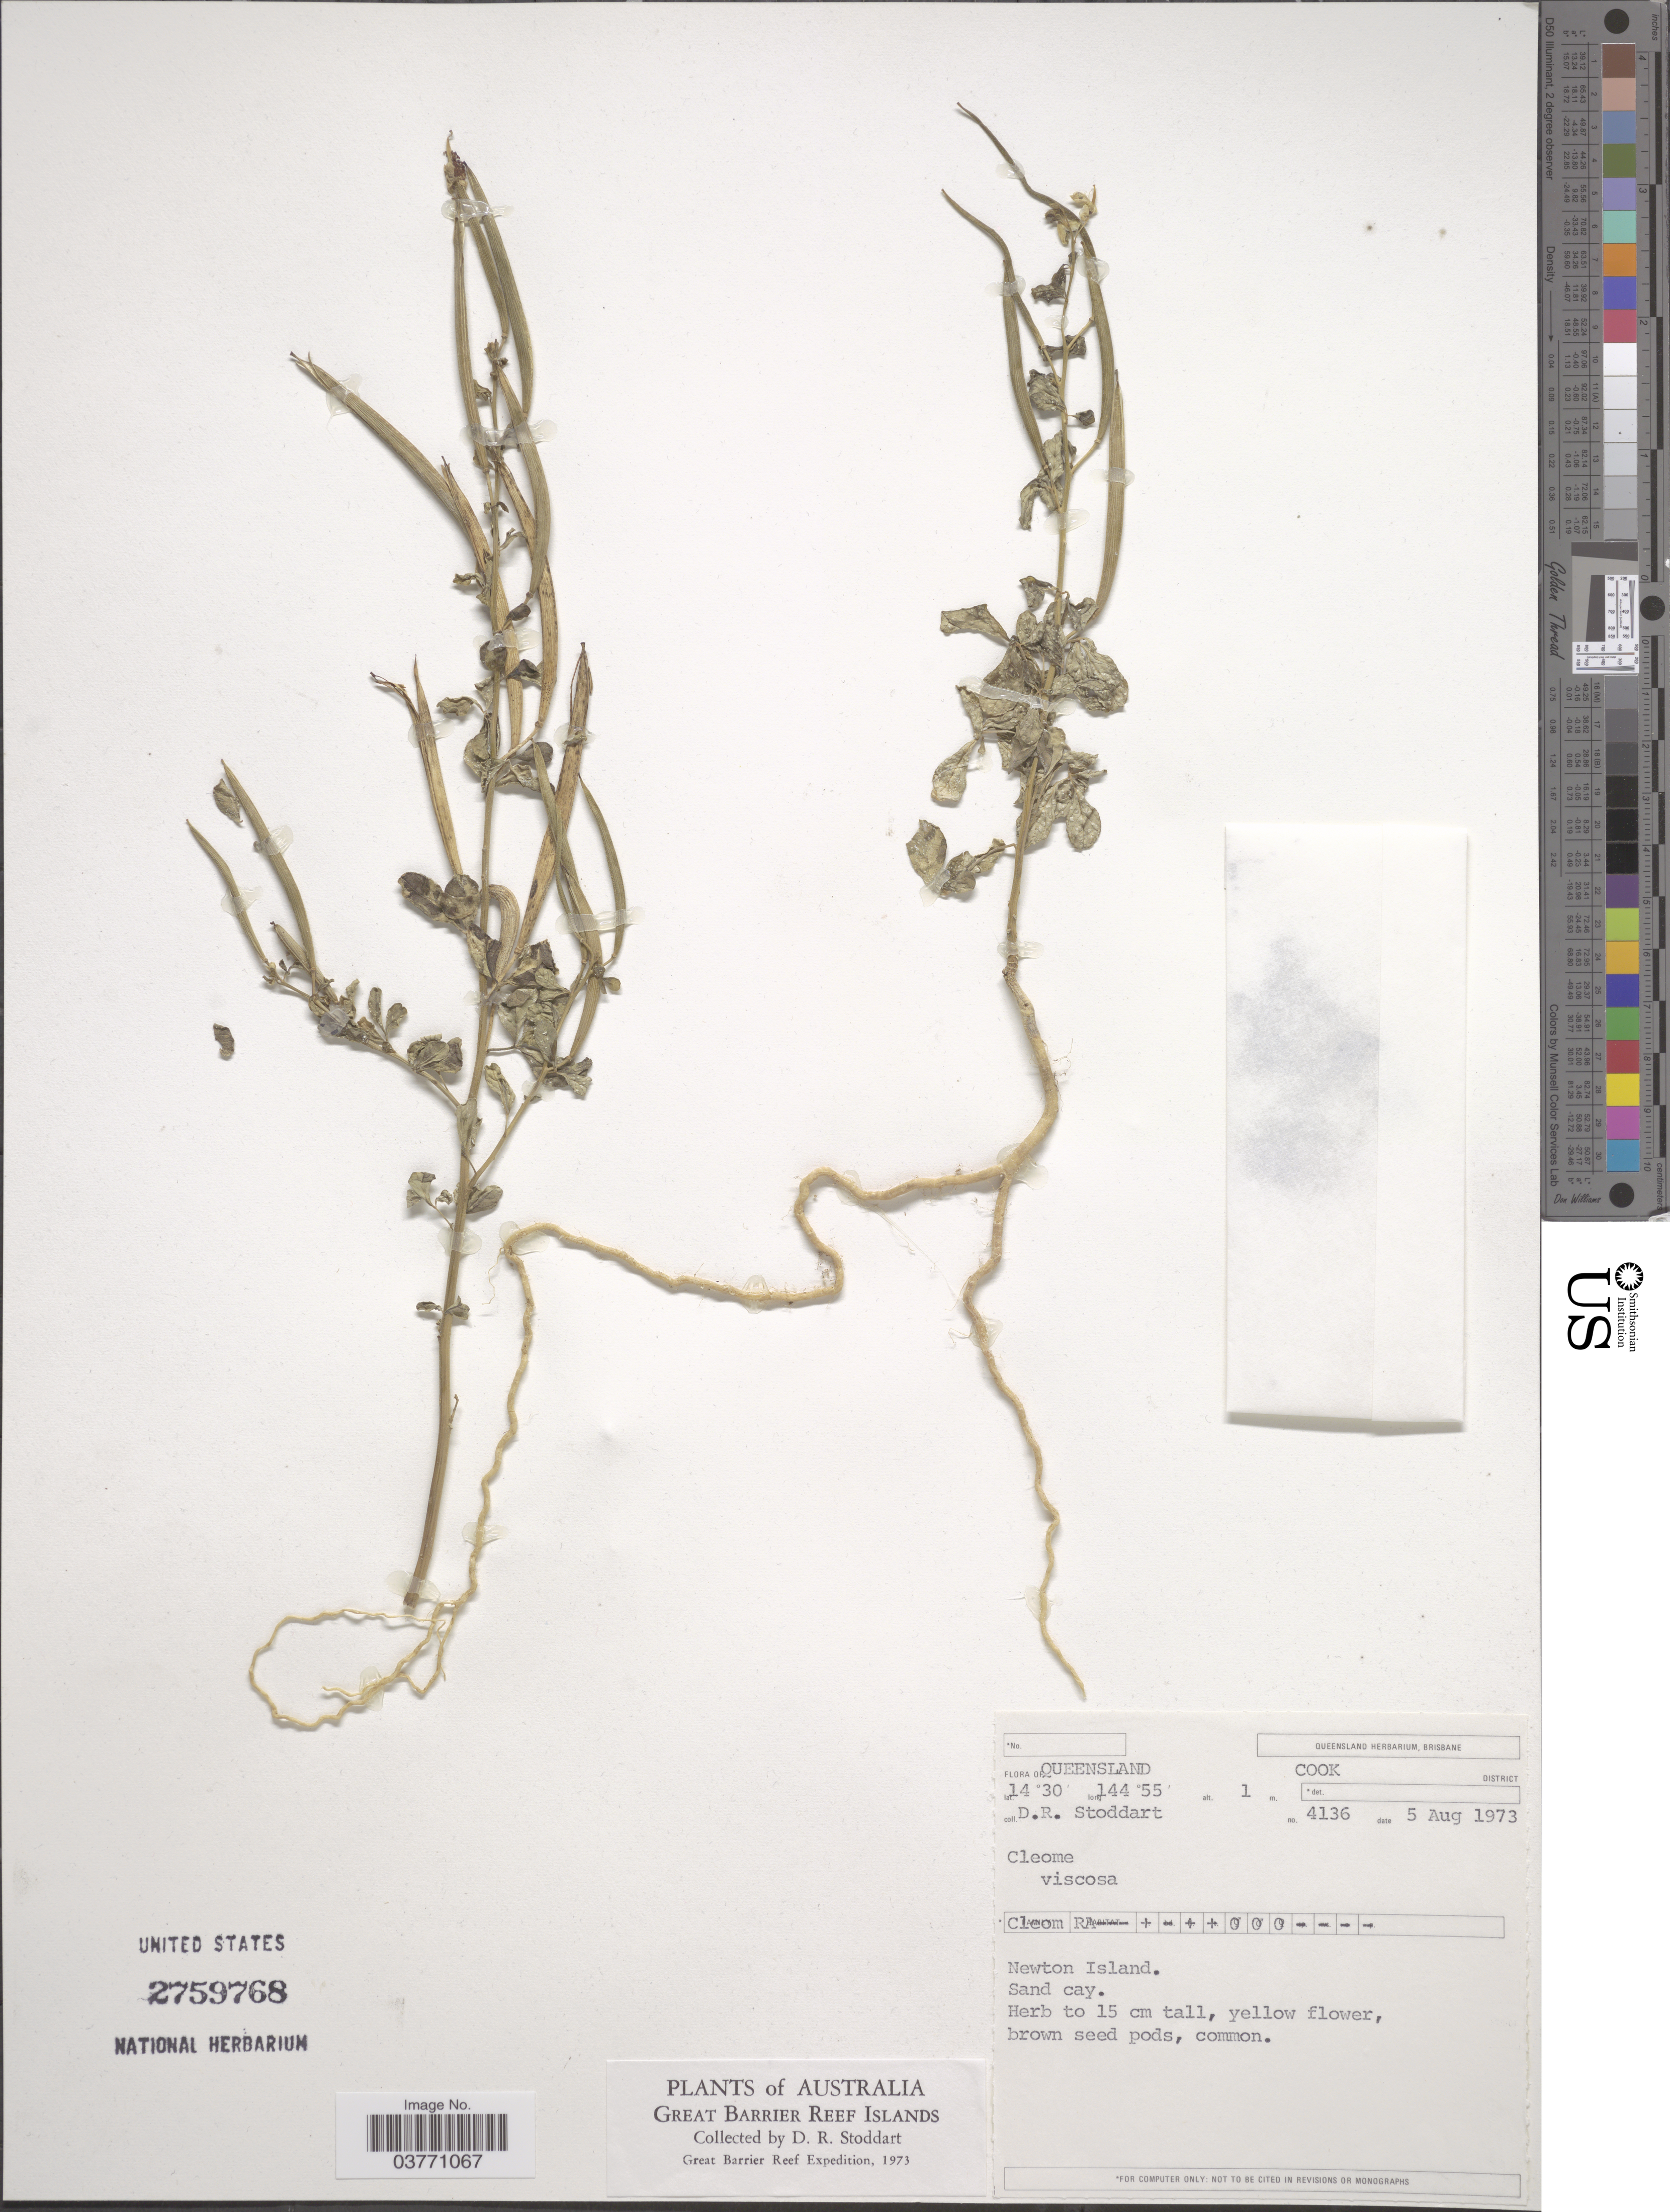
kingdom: Plantae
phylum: Tracheophyta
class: Magnoliopsida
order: Brassicales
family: Cleomaceae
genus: Arivela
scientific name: Arivela viscosa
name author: (L.) Raf.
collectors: D. R. Stoddart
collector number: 4136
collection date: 1973-08-05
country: Australia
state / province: Queensland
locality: Great Barrier Reef Islands. Cook District. Newton Island.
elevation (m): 1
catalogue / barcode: US 2759768